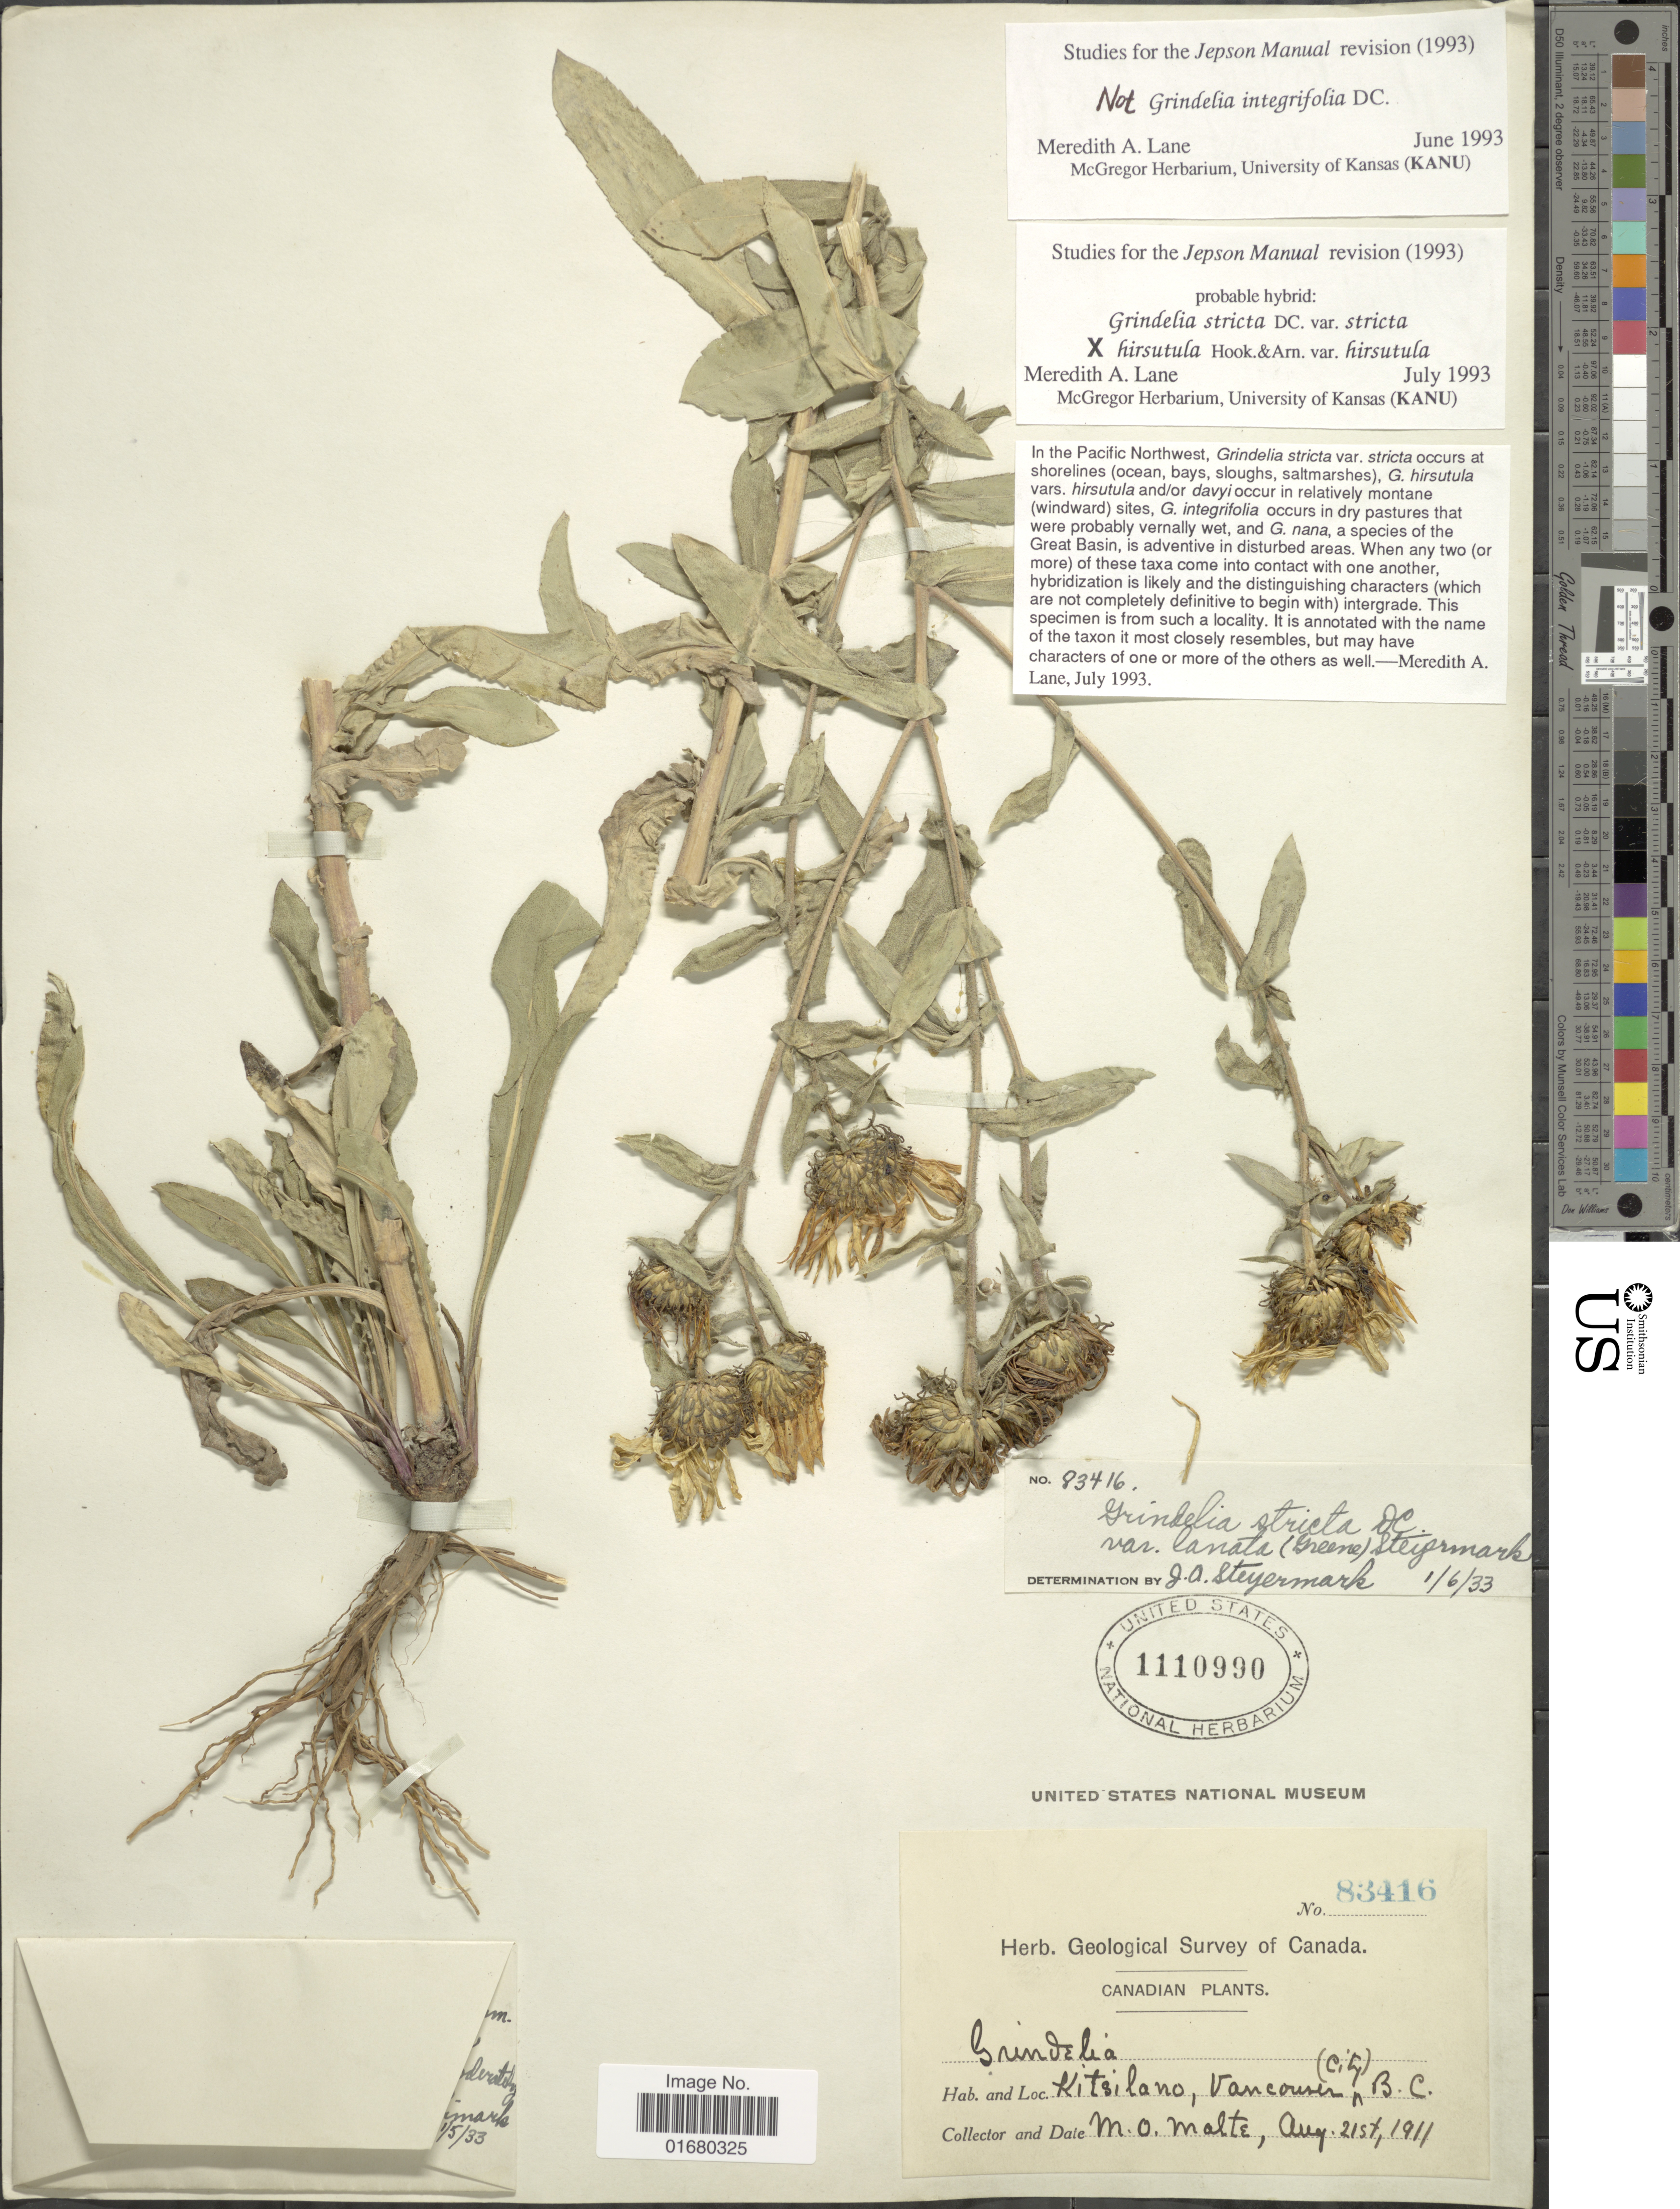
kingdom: Plantae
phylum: Tracheophyta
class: Magnoliopsida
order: Asterales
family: Asteraceae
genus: Grindelia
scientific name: Grindelia hirsutula var. hirsutula x G. stricta DC. var. stricta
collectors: M. O. Malte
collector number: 83416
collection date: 1911-08-21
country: Canada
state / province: British Columbia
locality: Kitsilano, Vancouver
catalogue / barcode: US 1110990